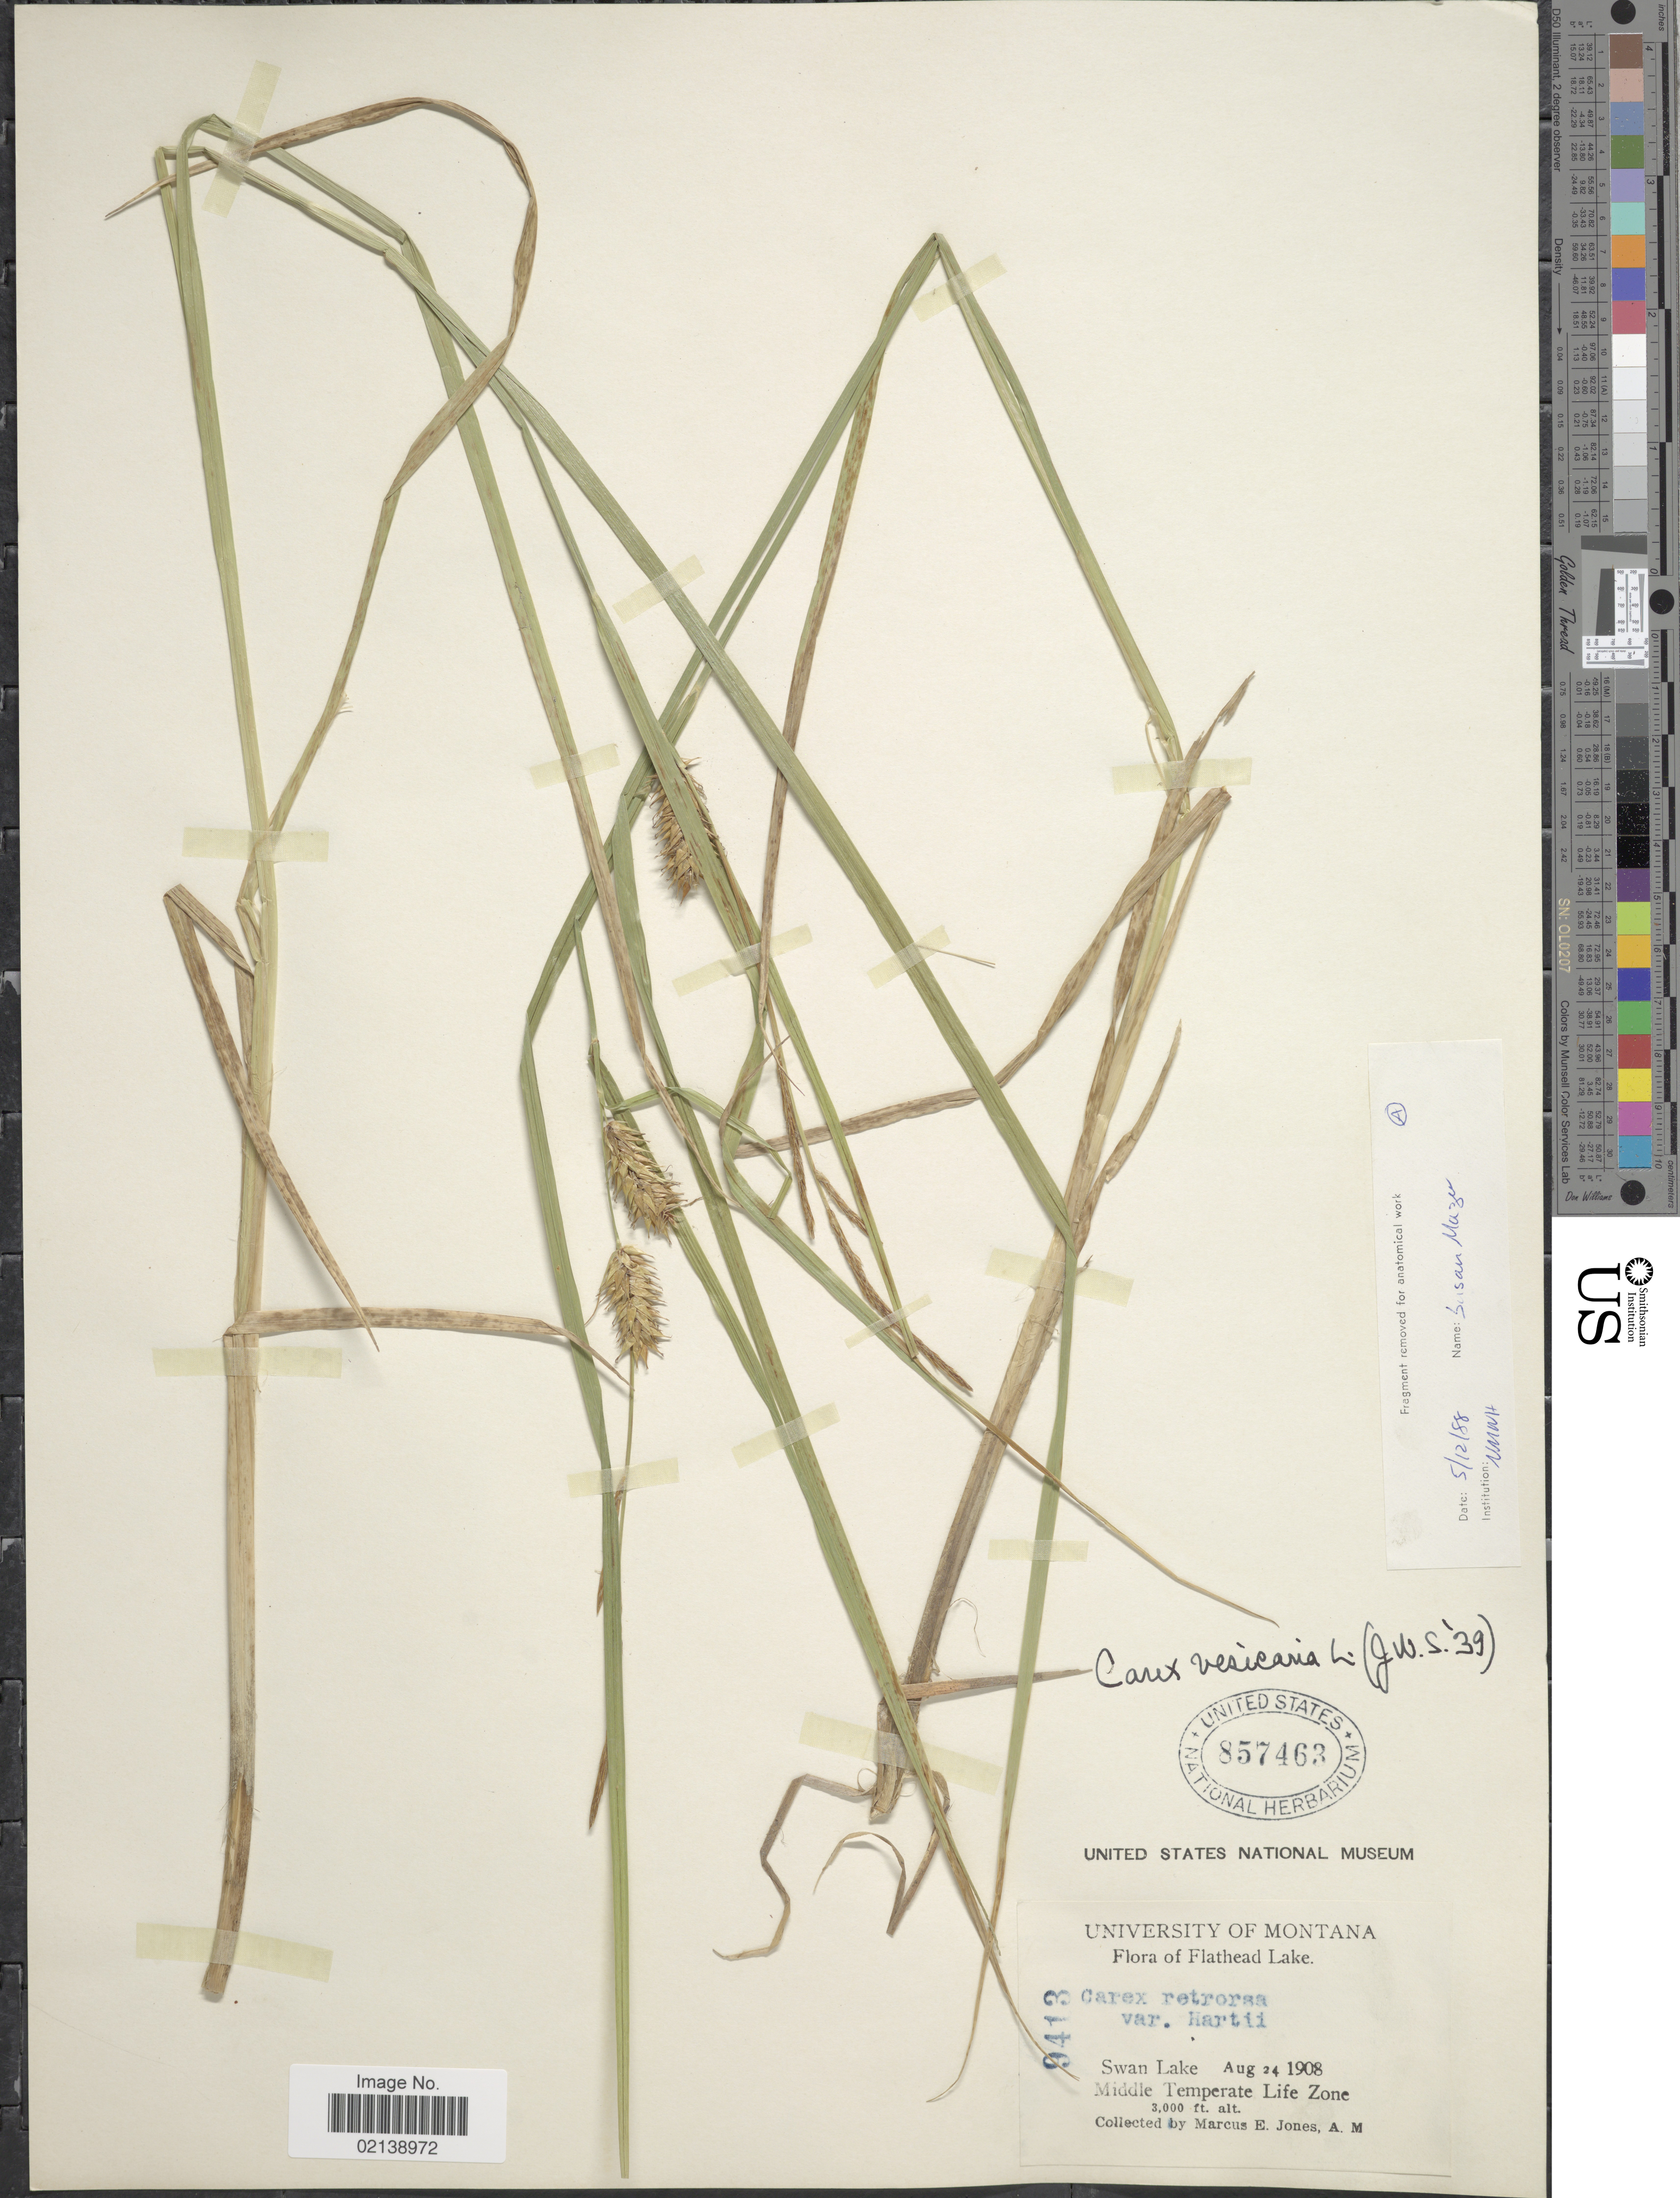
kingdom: Plantae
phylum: Tracheophyta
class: Liliopsida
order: Poales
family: Cyperaceae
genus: Carex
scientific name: Carex vesicaria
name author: L.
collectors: M. E. Jones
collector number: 9413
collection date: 1908-08-24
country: United States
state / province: Montana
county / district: Lake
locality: Flathead Lake, Swan Lake, Middle Temperate Life Zone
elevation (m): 914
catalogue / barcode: US 857463